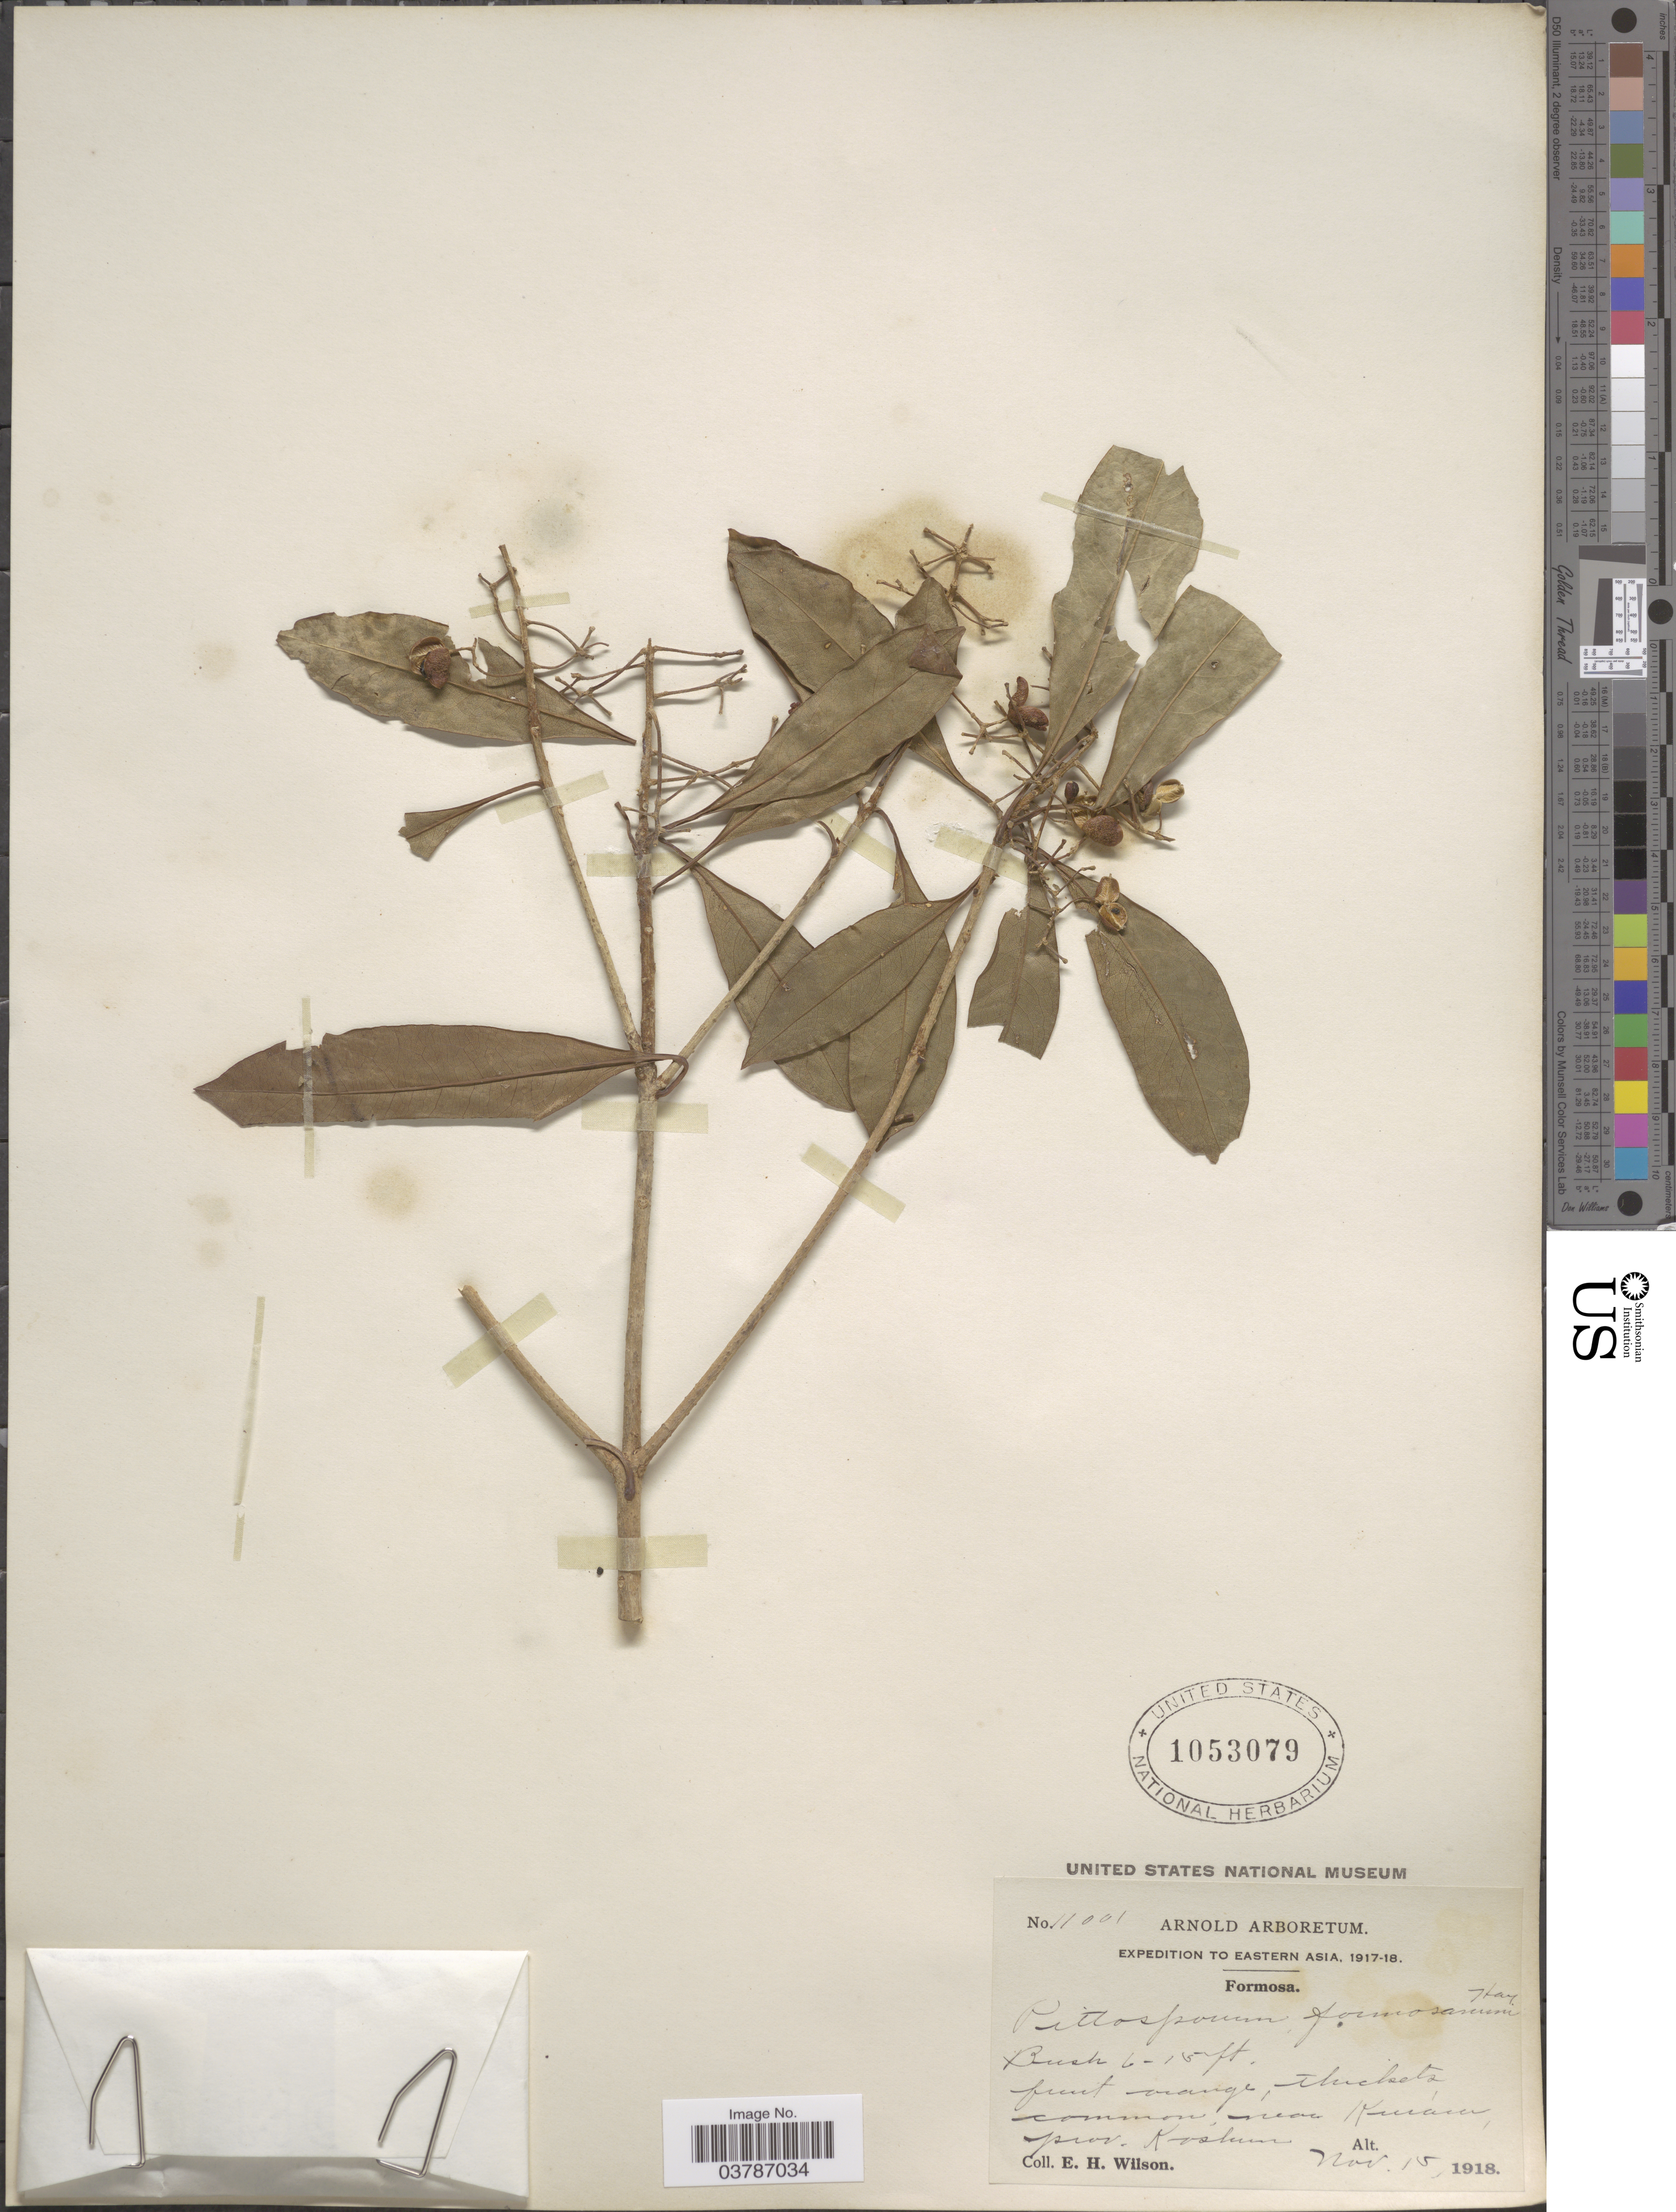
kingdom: Plantae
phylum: Tracheophyta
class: Magnoliopsida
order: Apiales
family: Pittosporaceae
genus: Pittosporum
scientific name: Pittosporum formosanum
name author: Hayata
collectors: E. Wilson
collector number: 11001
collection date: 1918-11-15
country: Taiwan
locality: Formosa. Near Kuram, prov. Koskun.*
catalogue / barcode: US 1053079